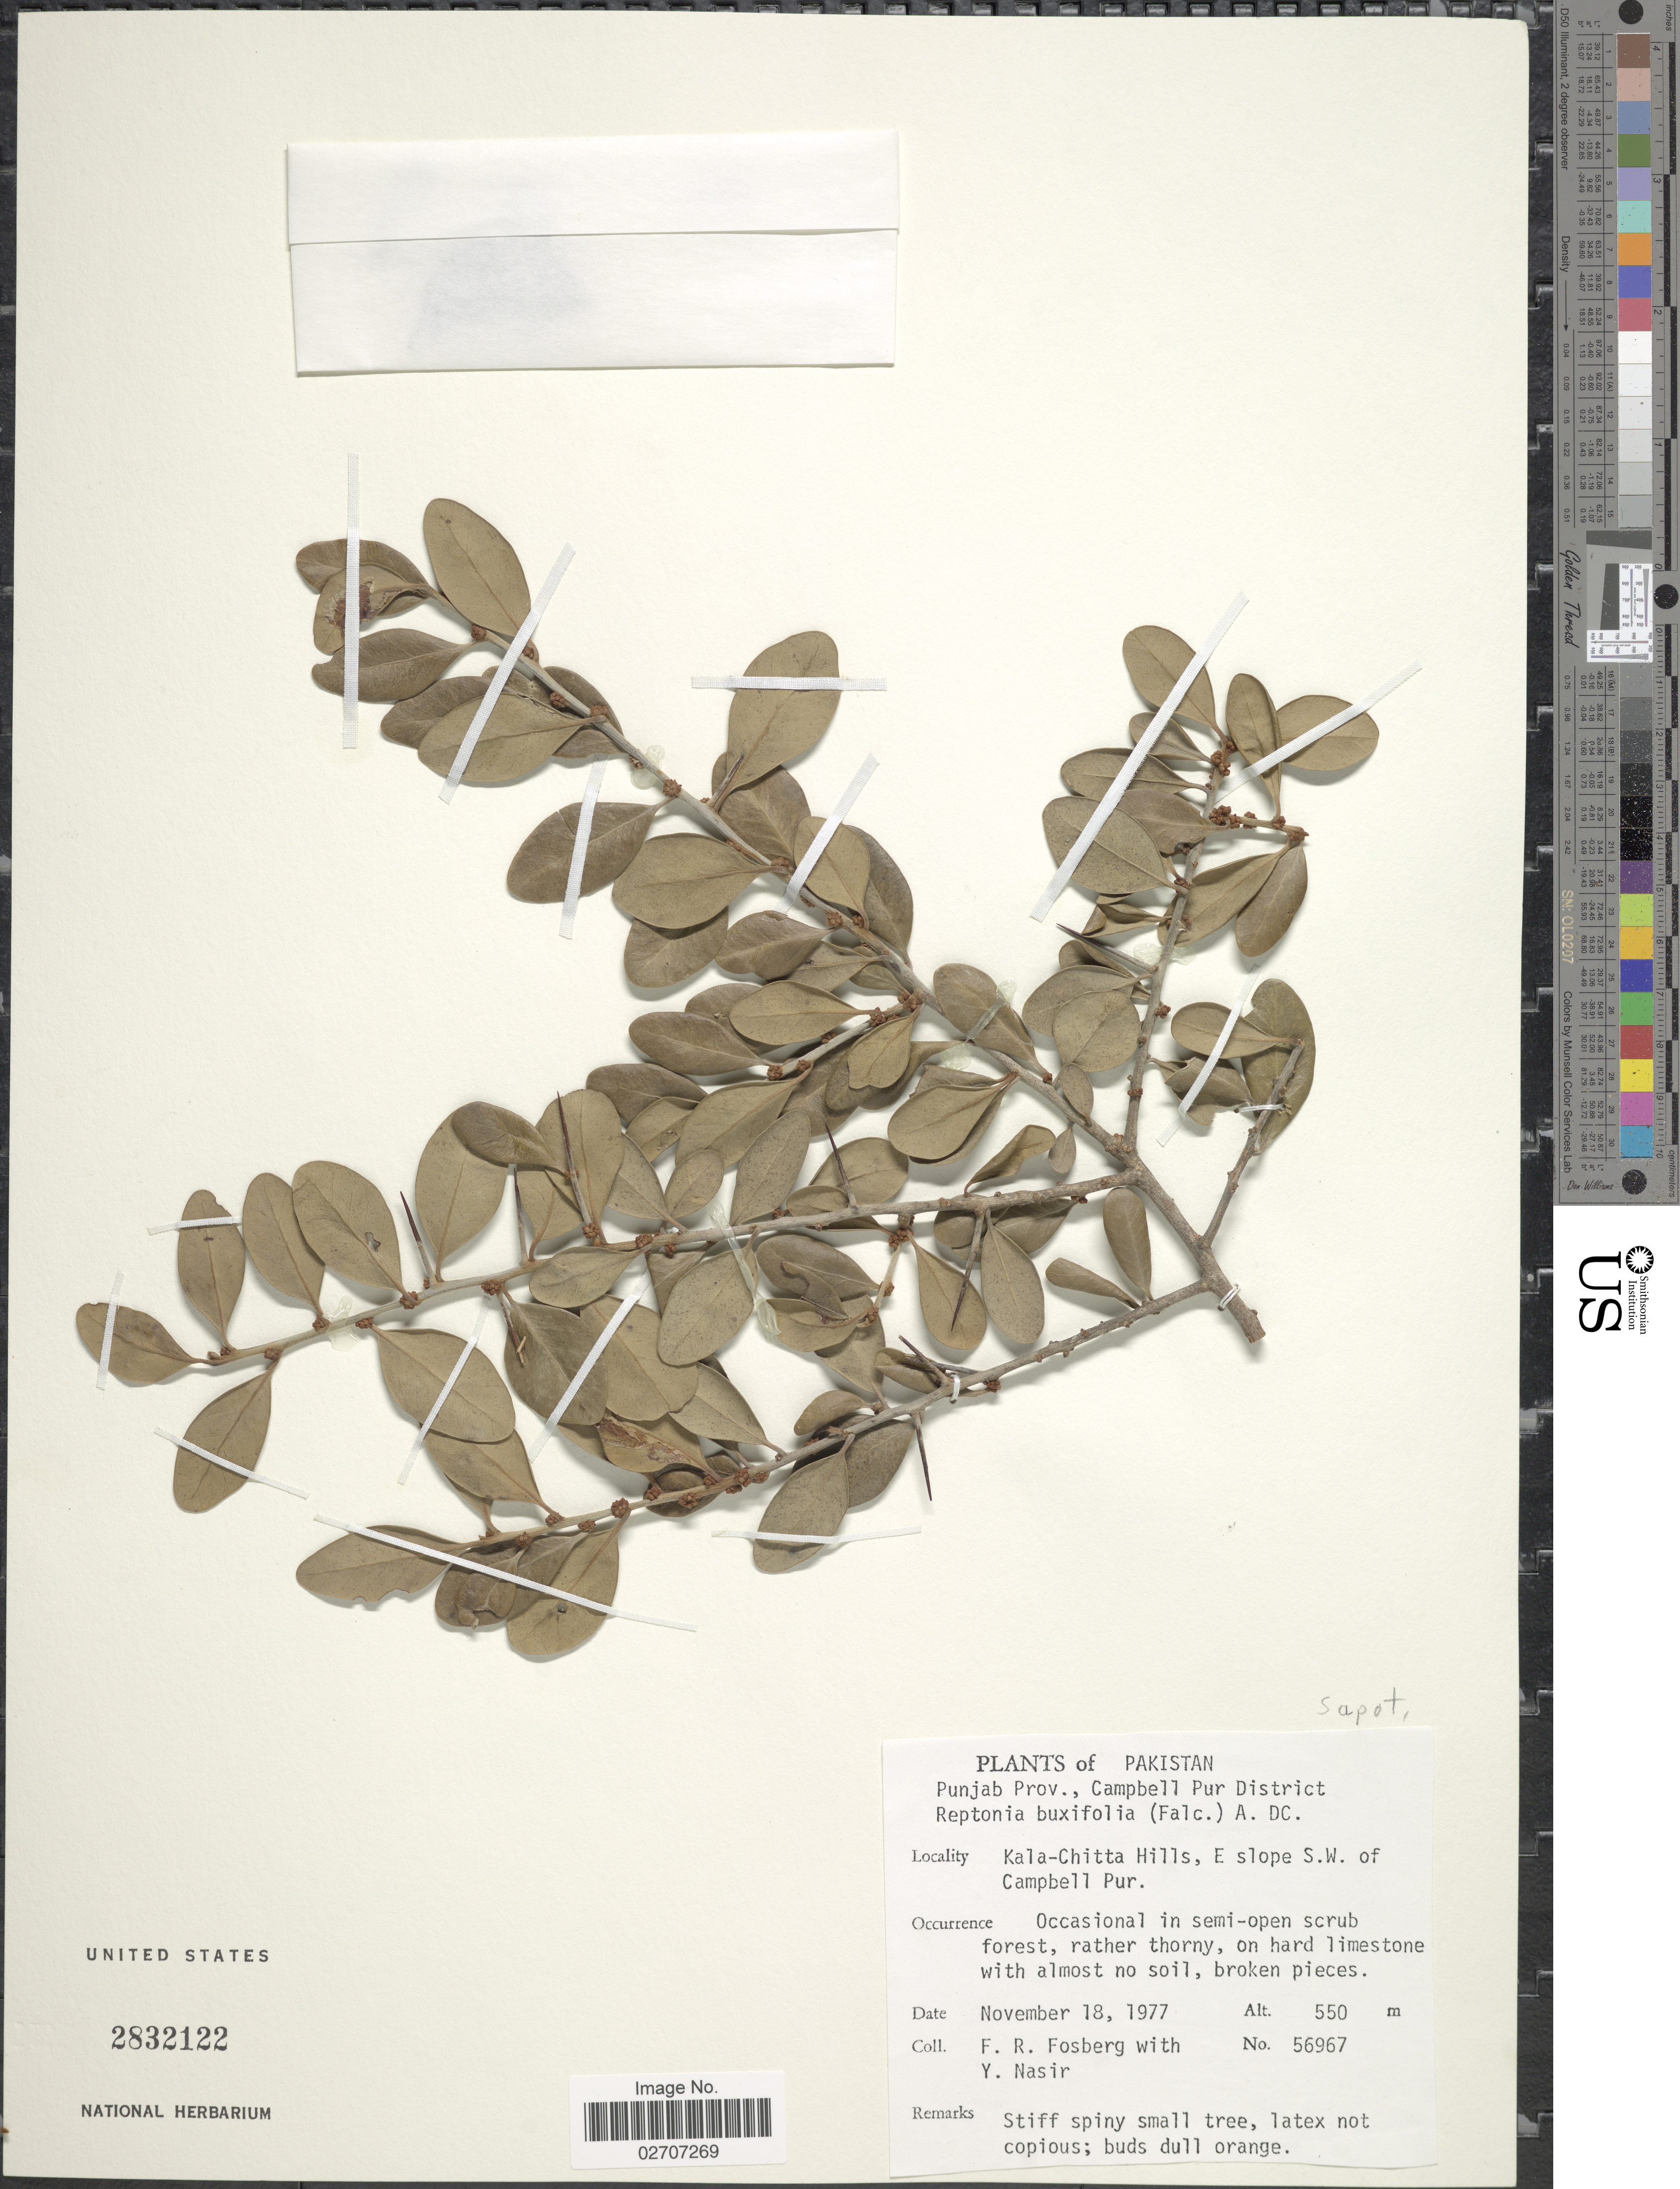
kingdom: Plantae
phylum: Tracheophyta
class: Magnoliopsida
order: Ericales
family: Sapotaceae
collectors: F. R. Fosberg & Y. Nasir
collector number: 56967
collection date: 1977-11-18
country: Pakistan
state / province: Punjab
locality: Pakistan, Punjab Prov., Campbell Pur District, Kala-Chitta Hills, E slope S.W. of Campbell Pur.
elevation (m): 550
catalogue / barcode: US 2832122